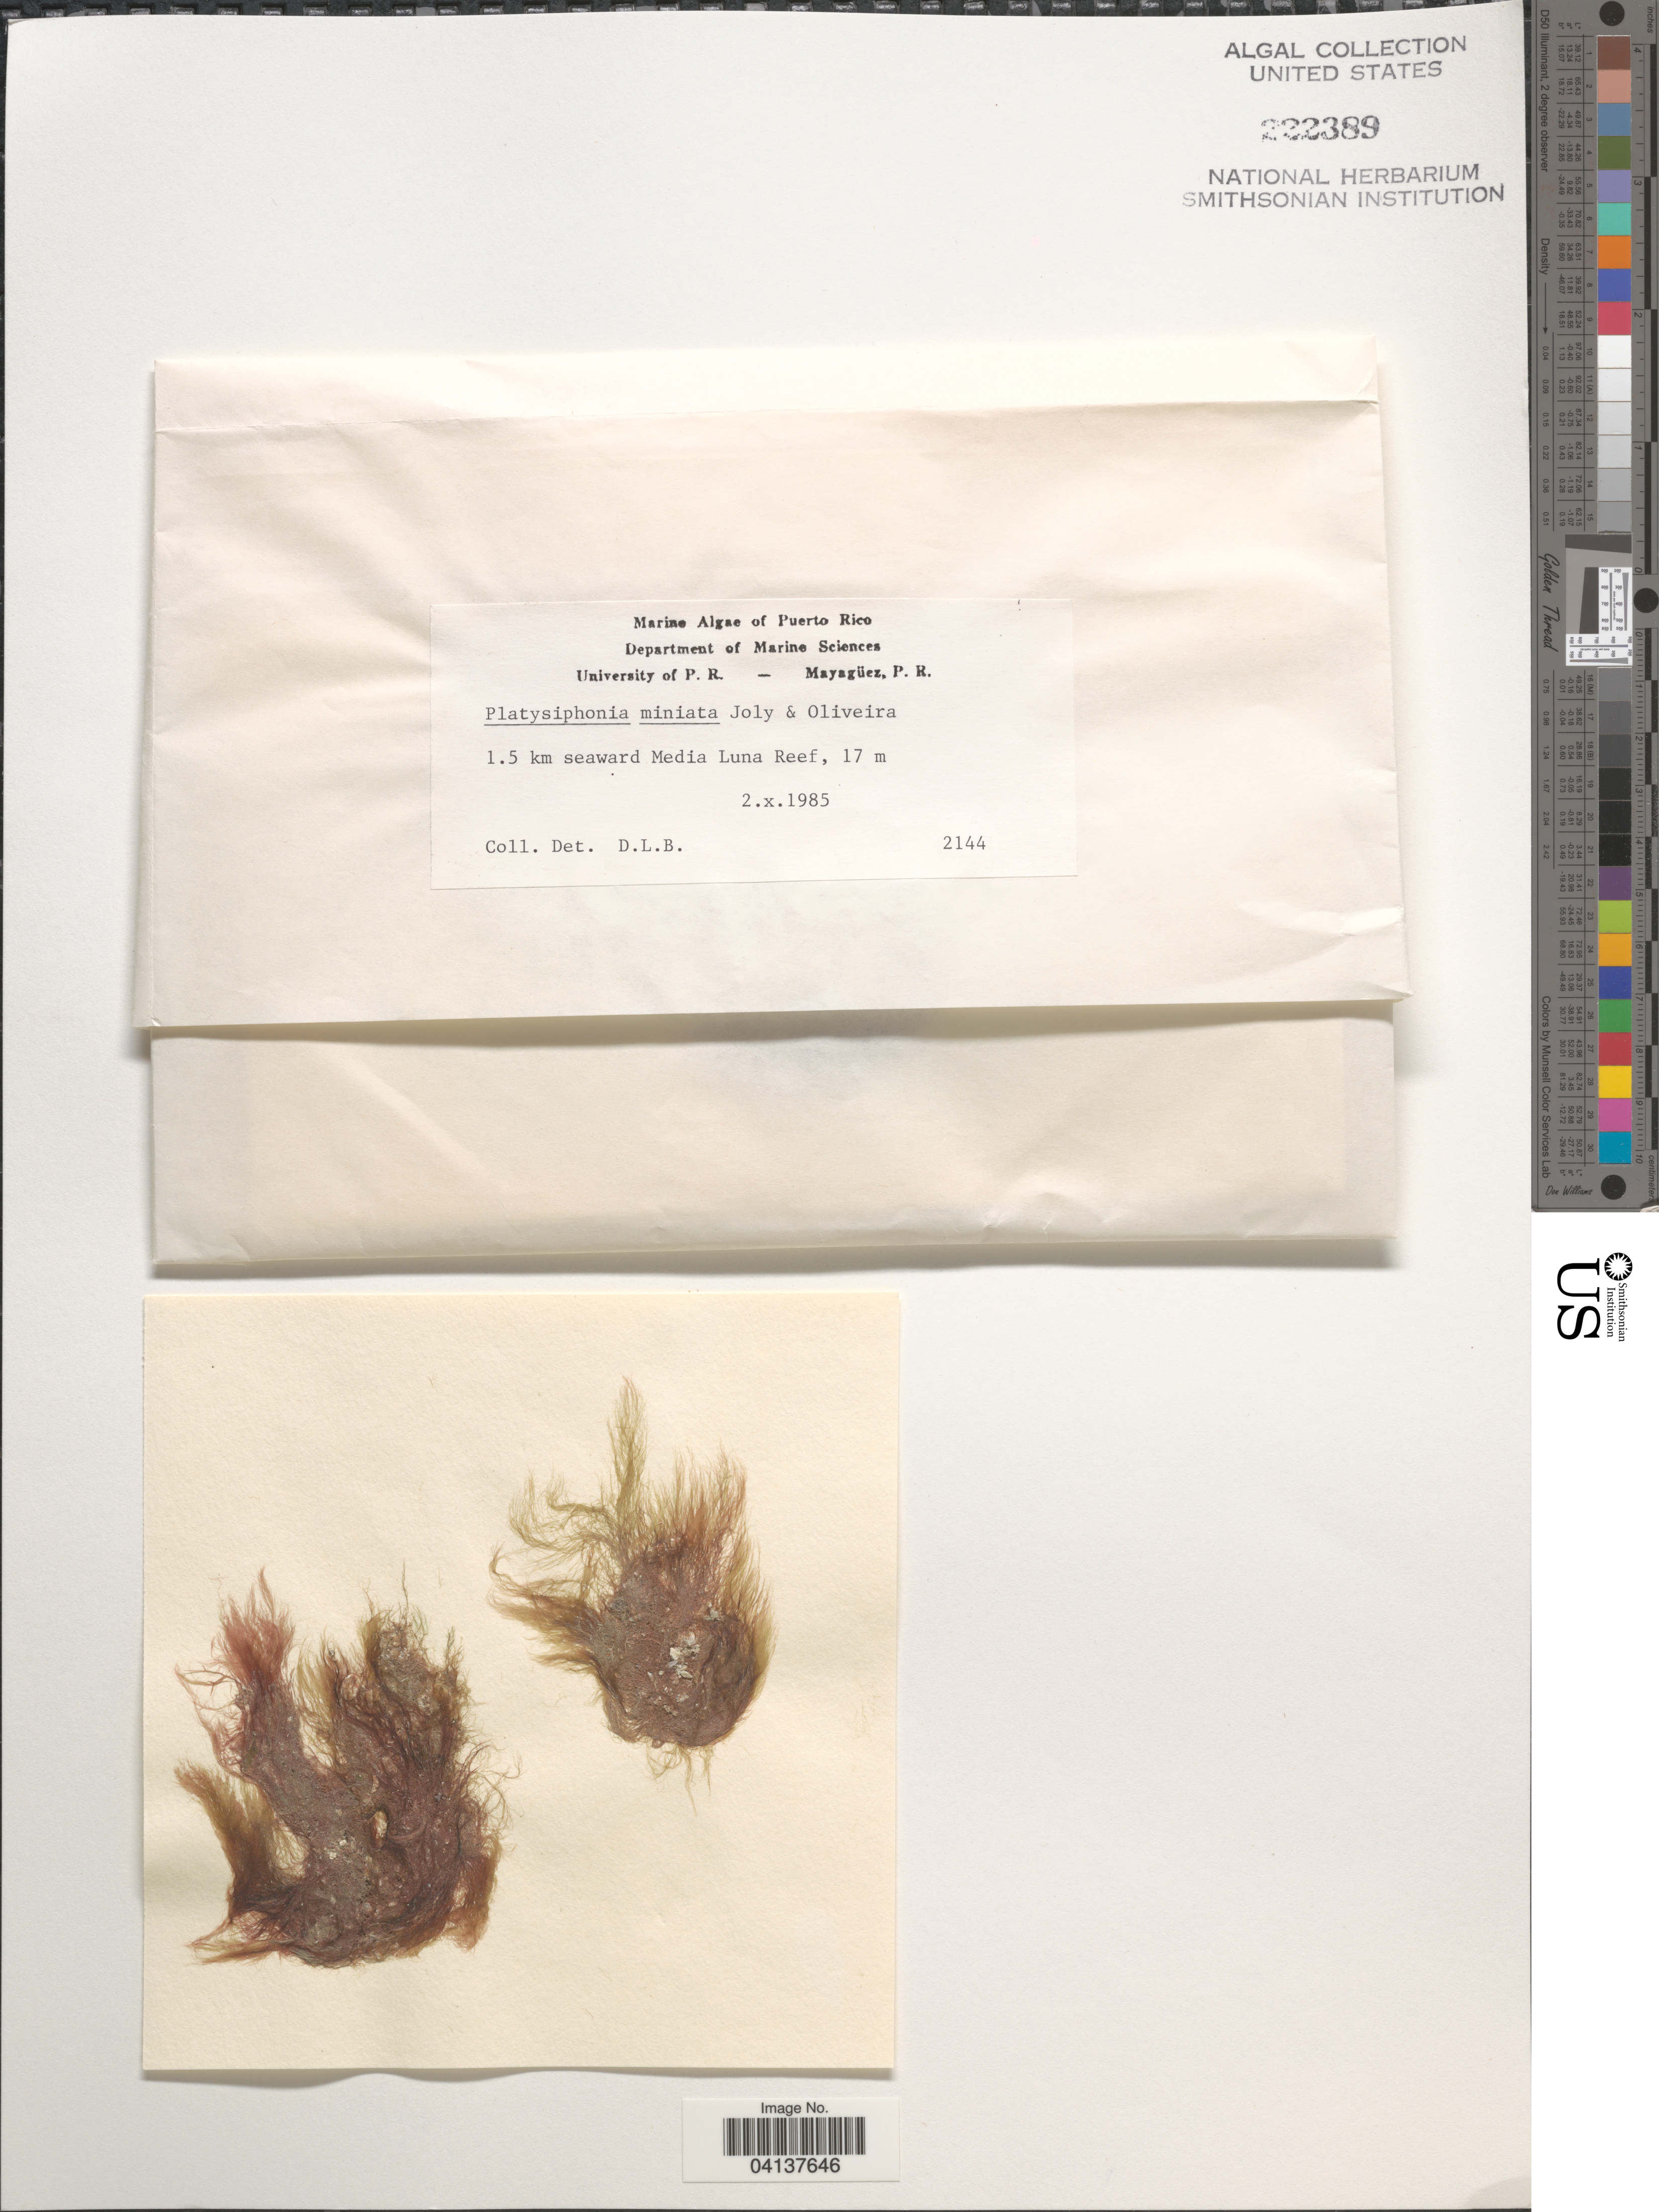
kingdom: Plantae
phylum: Rhodophyta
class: Florideophyceae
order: Ceramiales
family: Sarcomeniaceae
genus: Platysiphonia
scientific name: Platysiphonia delicata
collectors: D. L. B.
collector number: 2144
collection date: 1985-10-02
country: Puerto Rico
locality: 1.5 km seaward Media Luna Reef.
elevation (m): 17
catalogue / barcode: US 222389